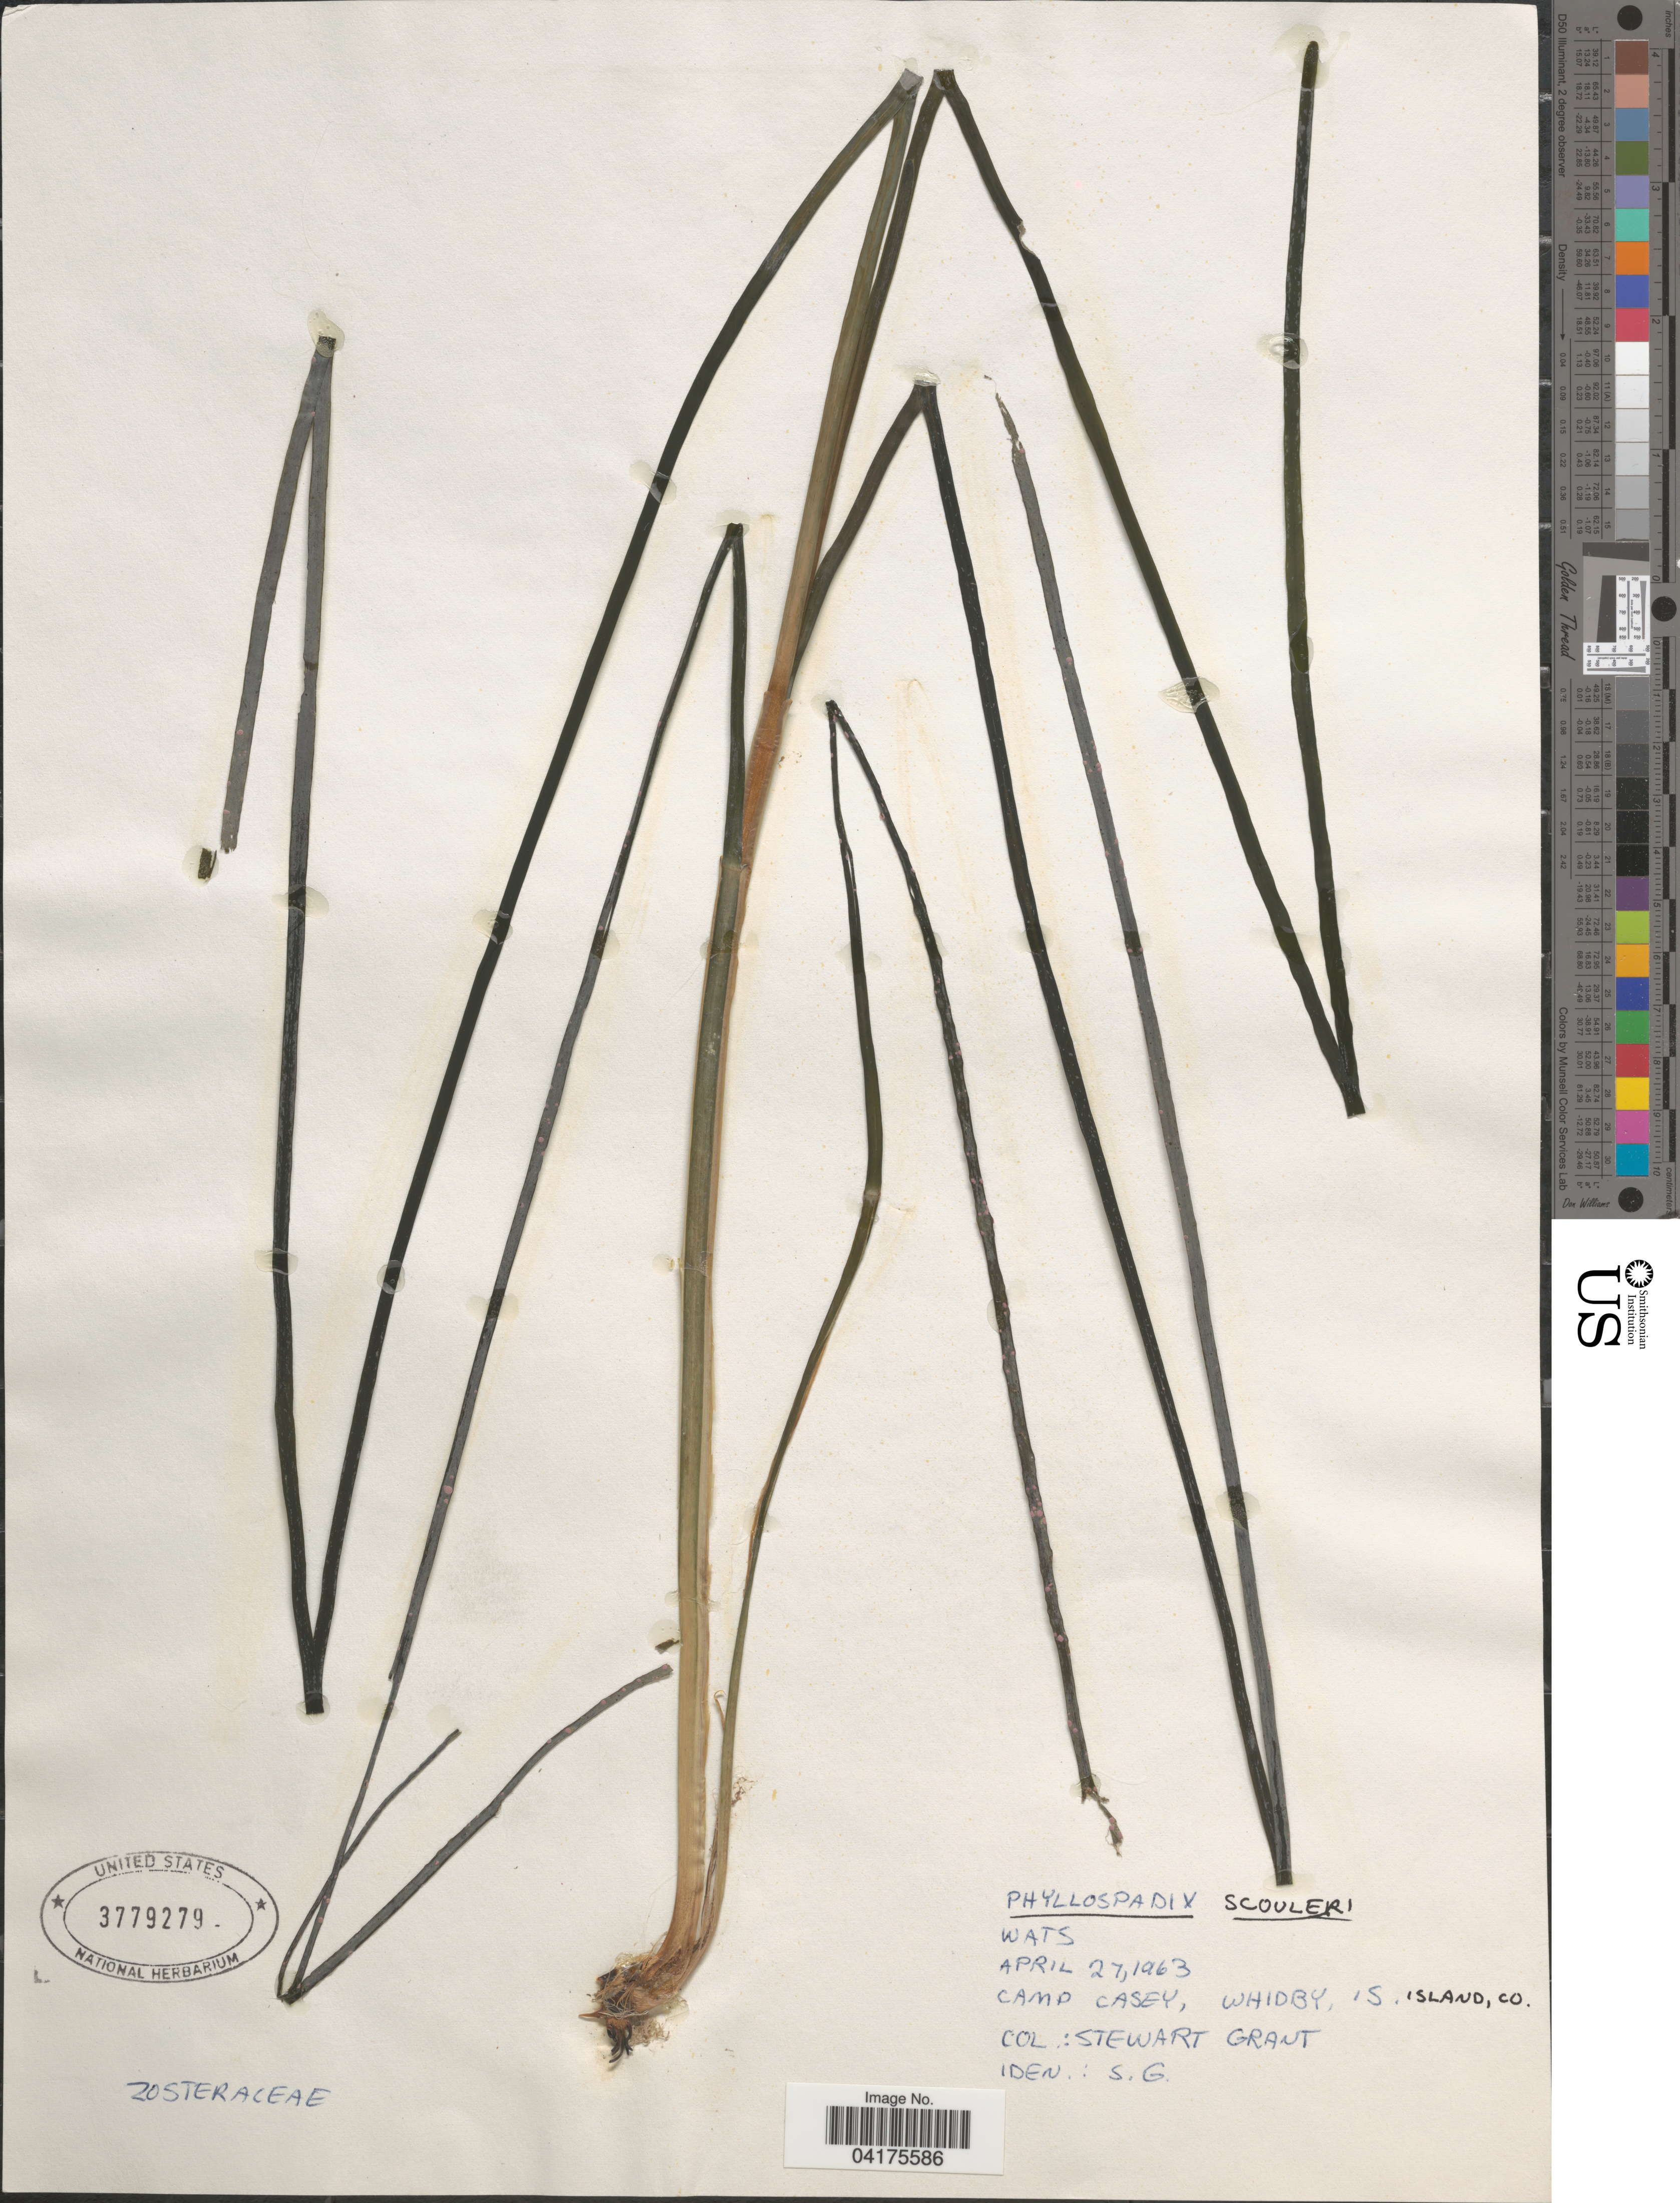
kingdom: Plantae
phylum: Tracheophyta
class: Liliopsida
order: Alismatales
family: Zosteraceae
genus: Phyllospadix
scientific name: Phyllospadix scouleri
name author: Hook.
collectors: S. Grant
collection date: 1963-04-27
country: United States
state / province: Washington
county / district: Island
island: Whidbey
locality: Camp Casey, Whidby, Is. Island, Co.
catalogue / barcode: US 3779279